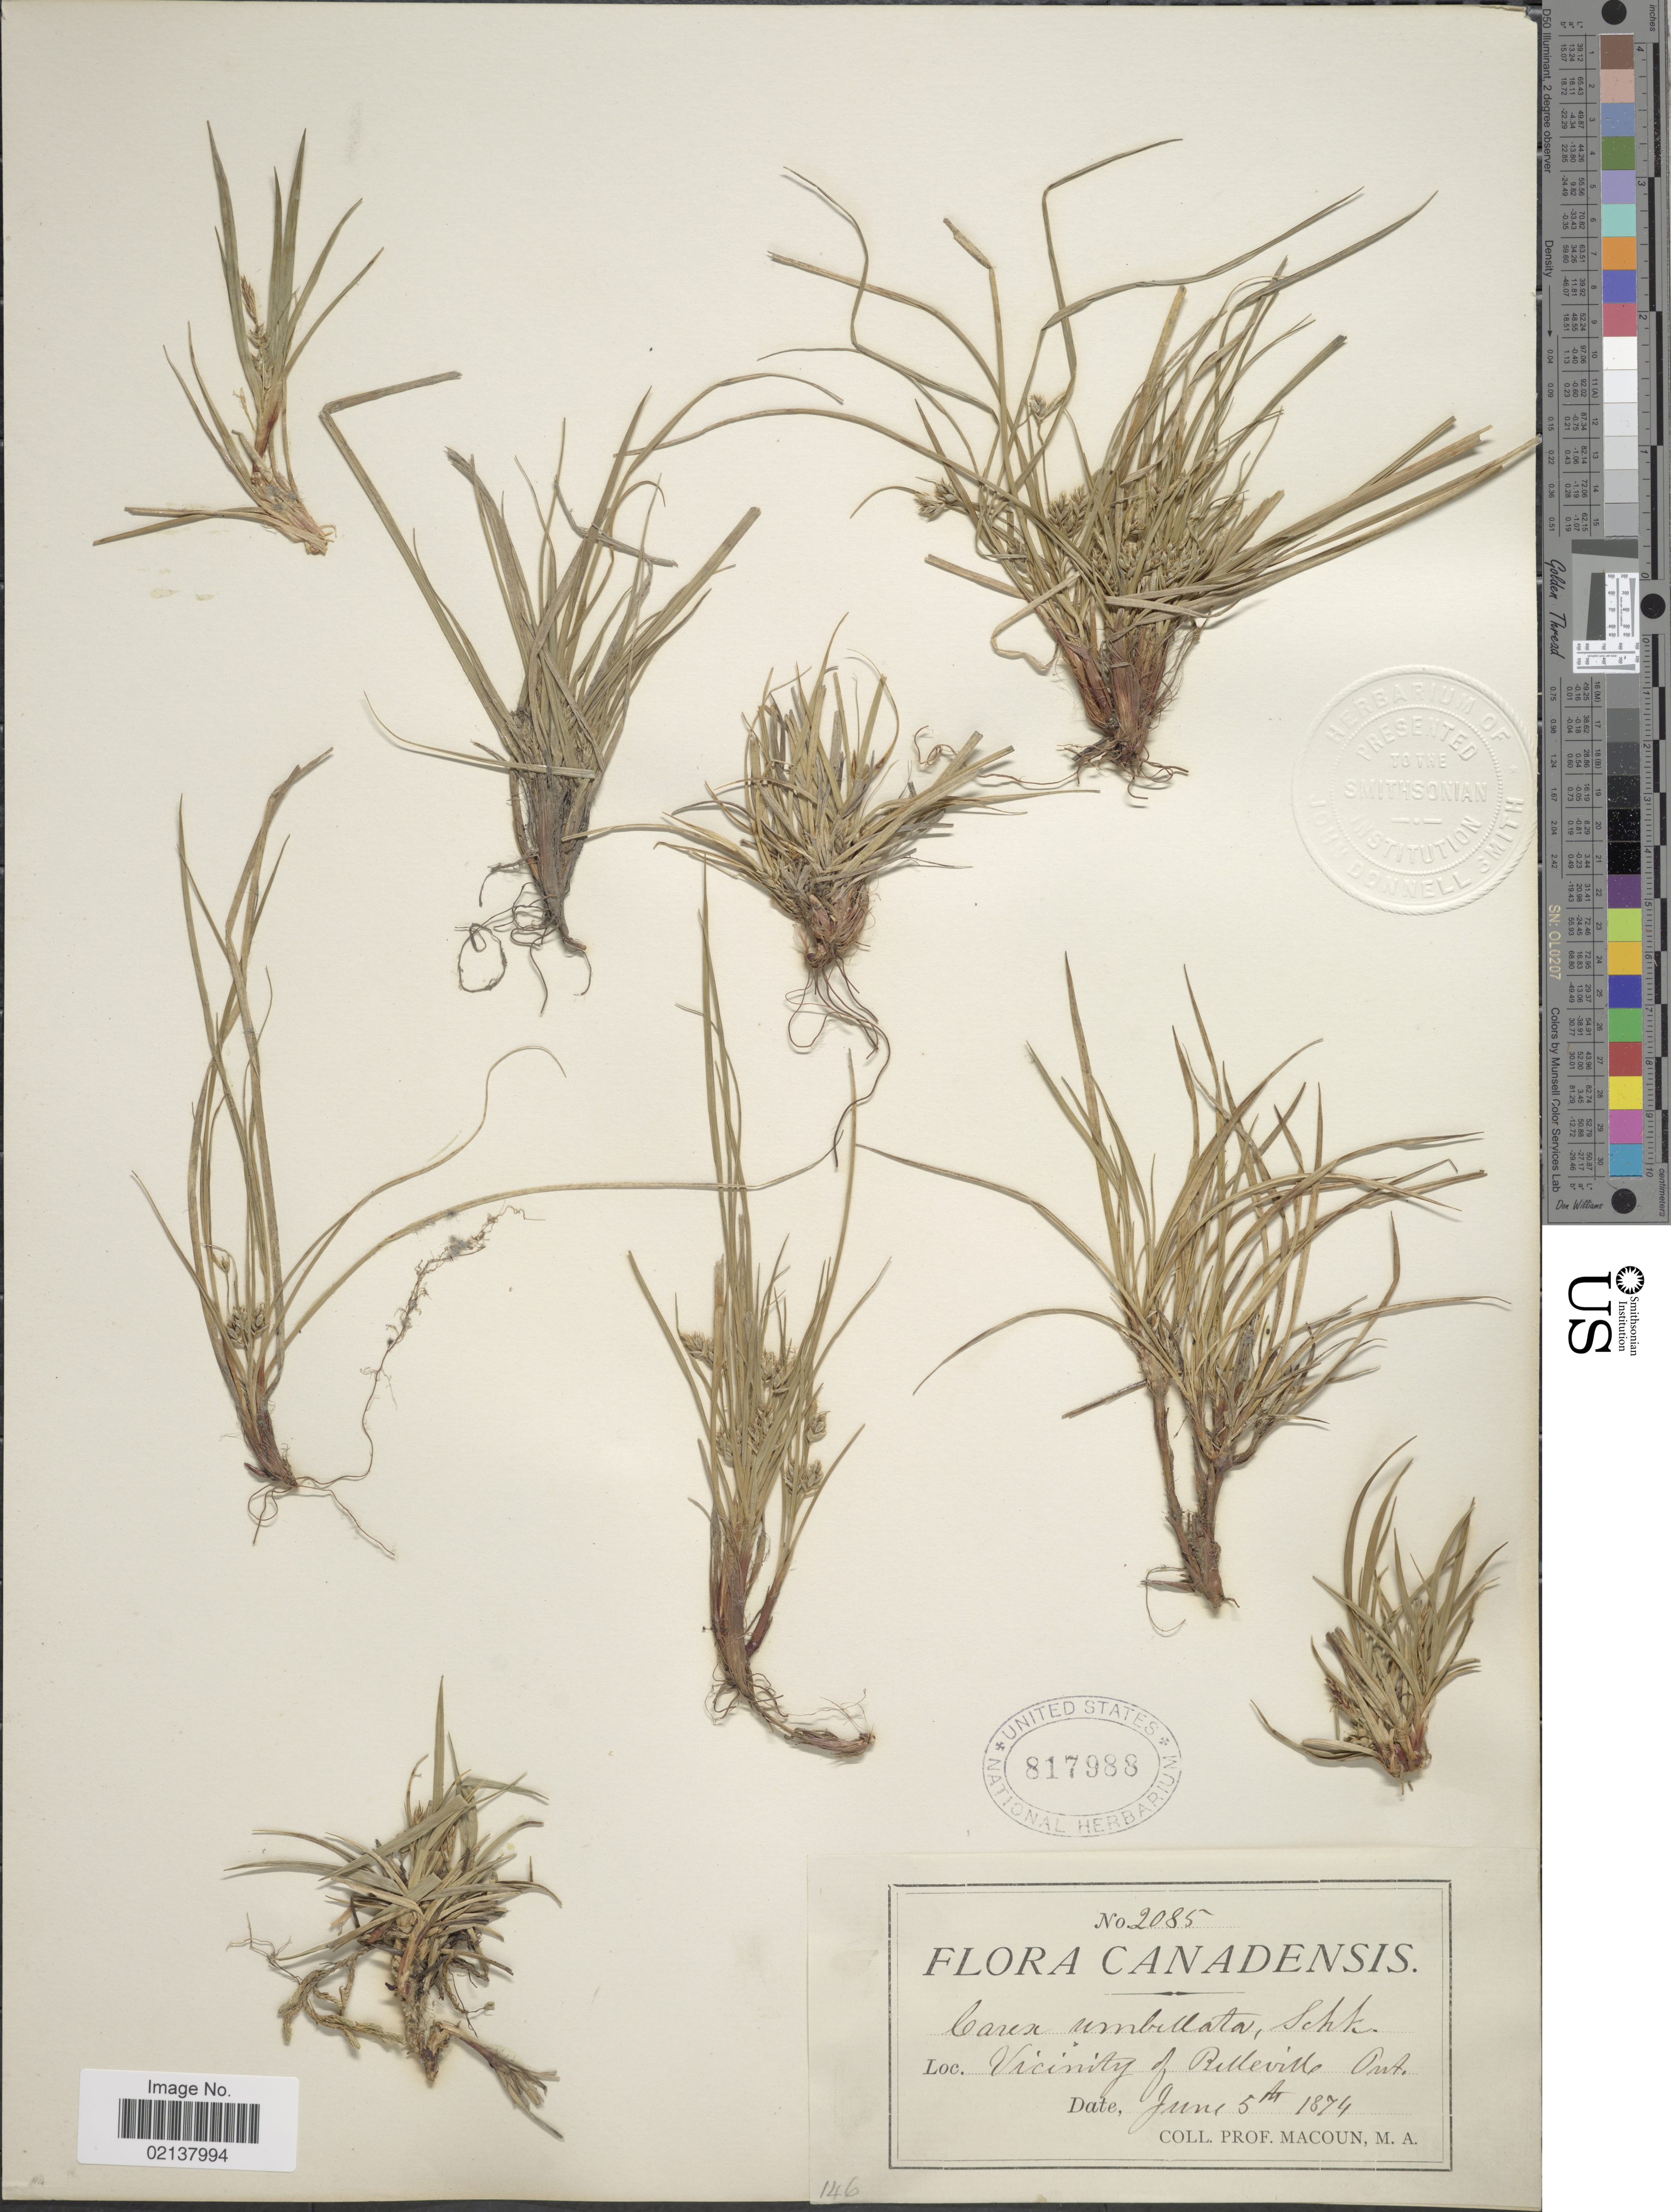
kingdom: Plantae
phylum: Tracheophyta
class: Liliopsida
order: Poales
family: Cyperaceae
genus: Carex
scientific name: Carex umbellata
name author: Schkuhr ex Willd.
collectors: M. Macoun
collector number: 2085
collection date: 1874-06-05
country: Canada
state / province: Ontario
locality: Vicinity of Belleville Ont.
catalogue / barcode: US 817988